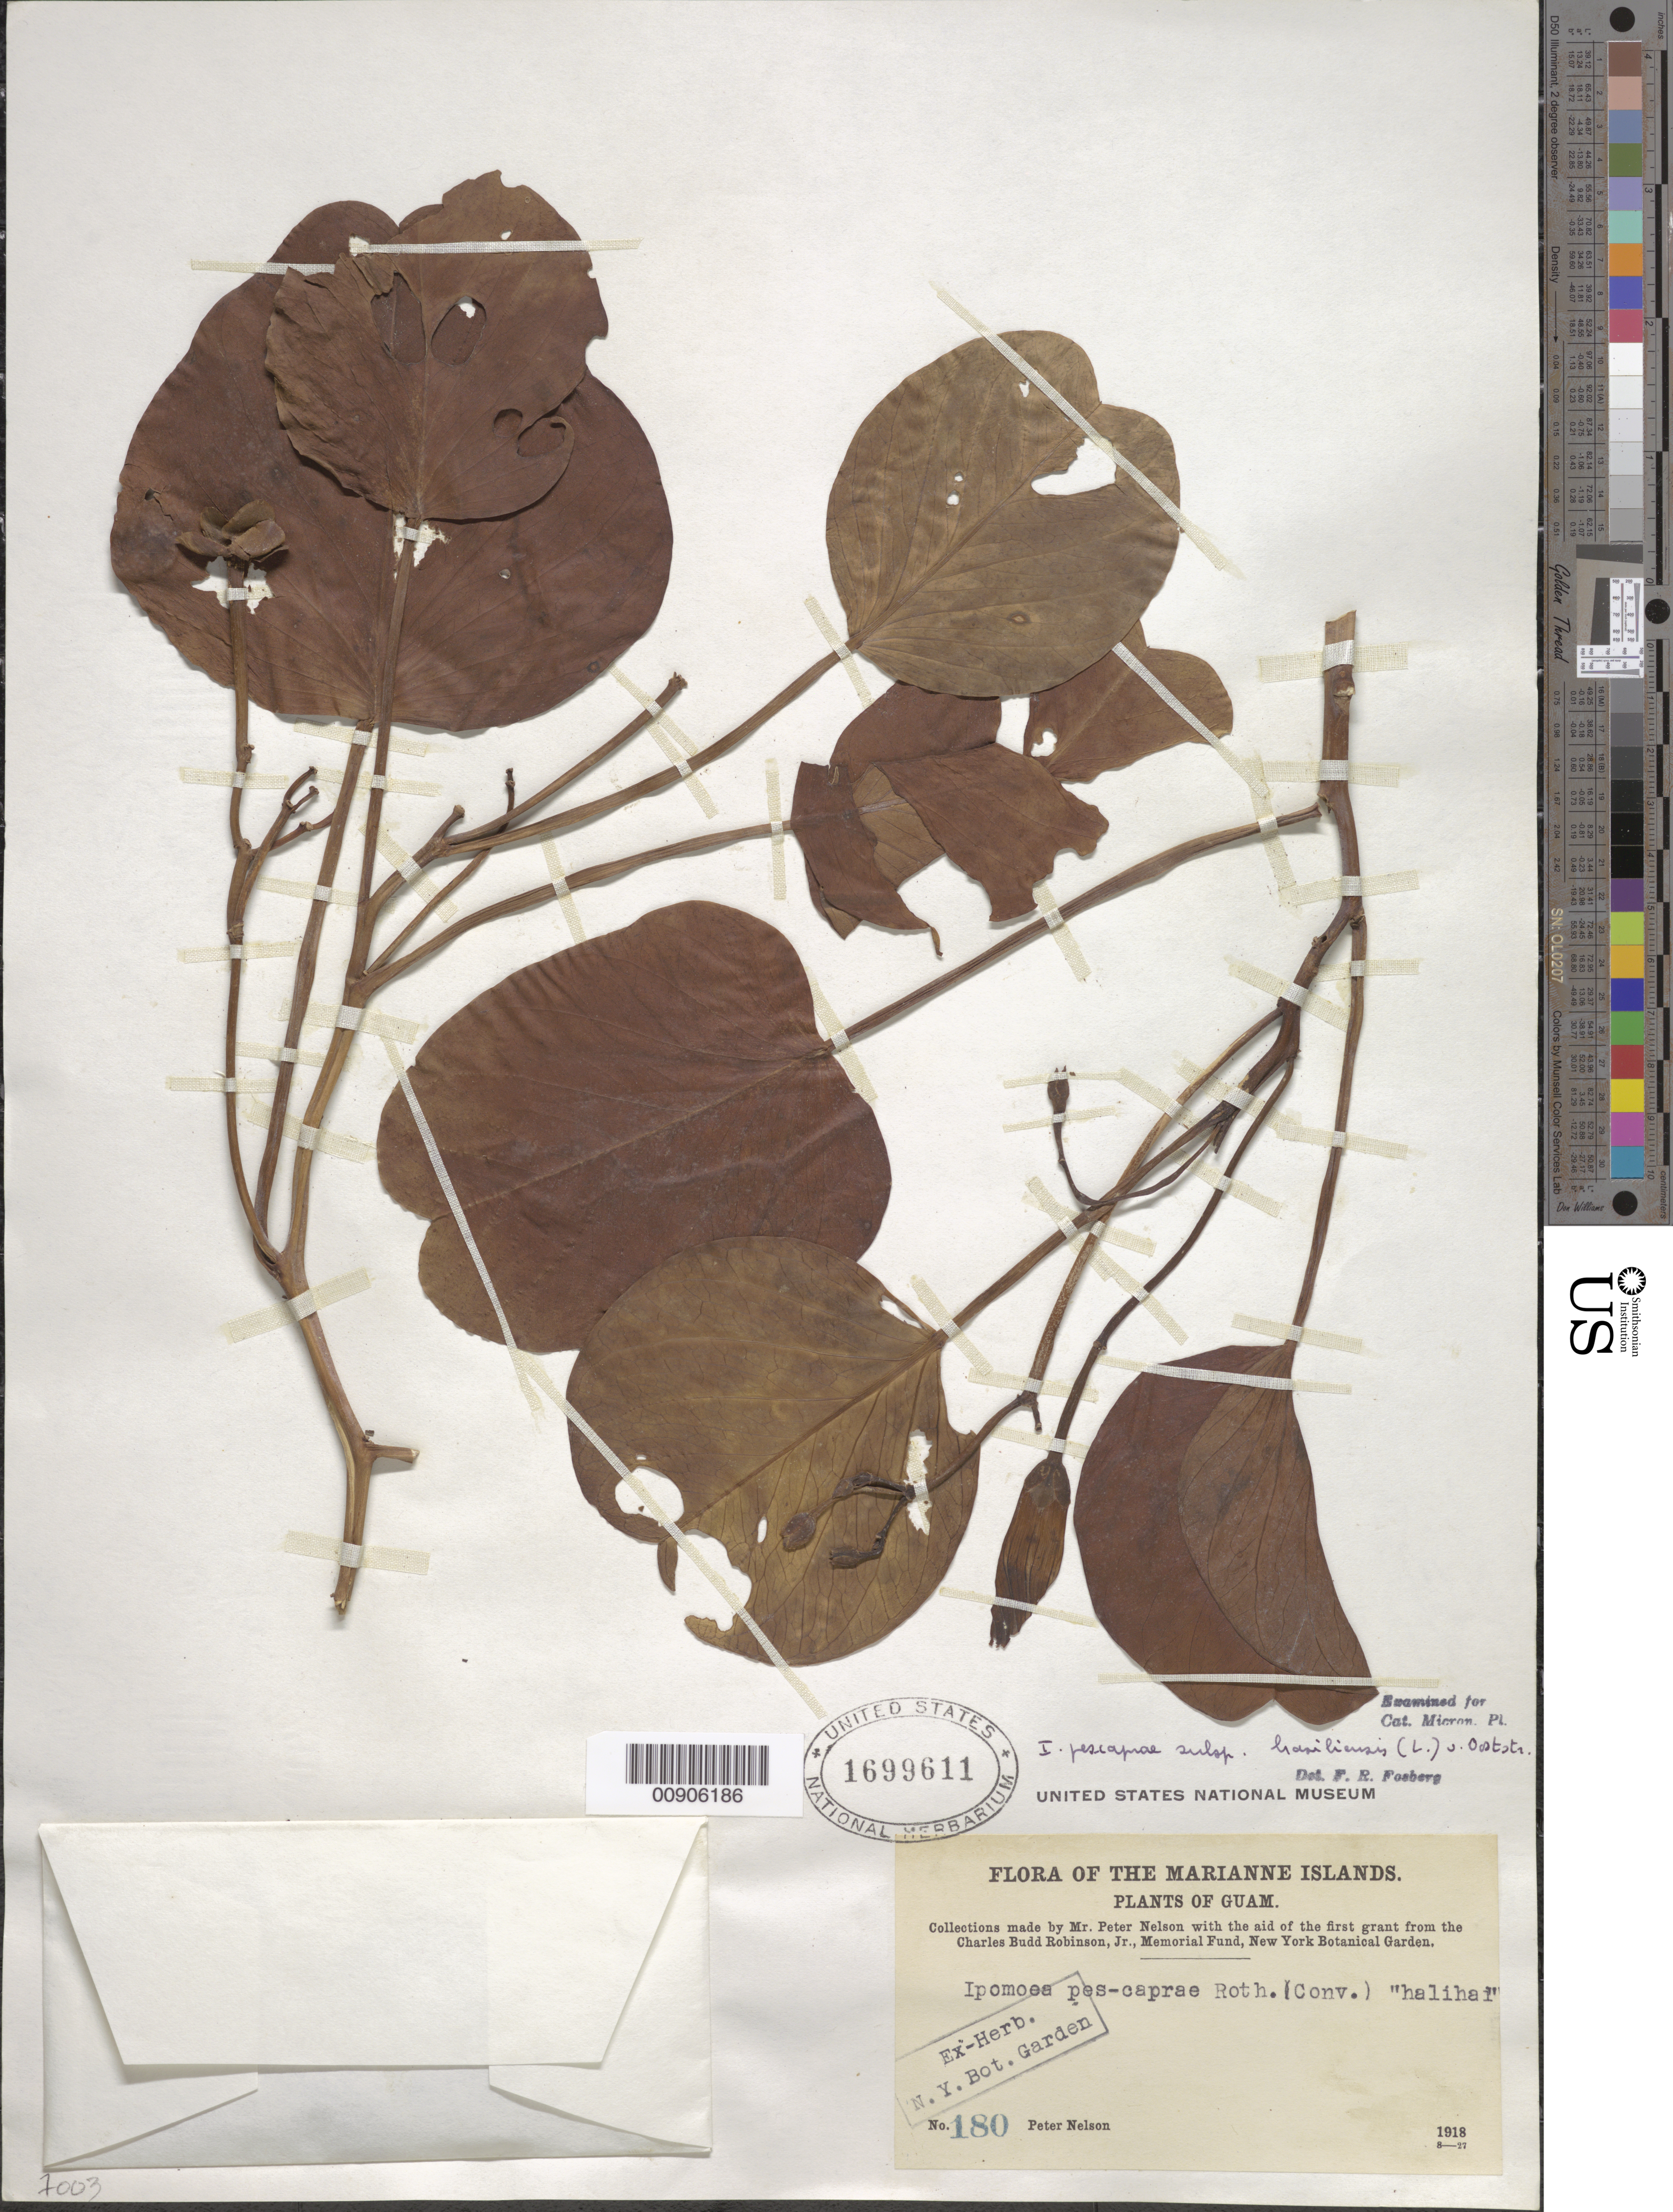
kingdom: Plantae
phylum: Tracheophyta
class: Magnoliopsida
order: Solanales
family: Convolvulaceae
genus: Ipomoea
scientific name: Ipomoea pes-caprae subsp. brasiliensis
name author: (L.) Ooststr.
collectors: P. Nelson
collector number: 180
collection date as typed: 1918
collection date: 1918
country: Guam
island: Guam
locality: Guam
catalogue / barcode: US 1699611